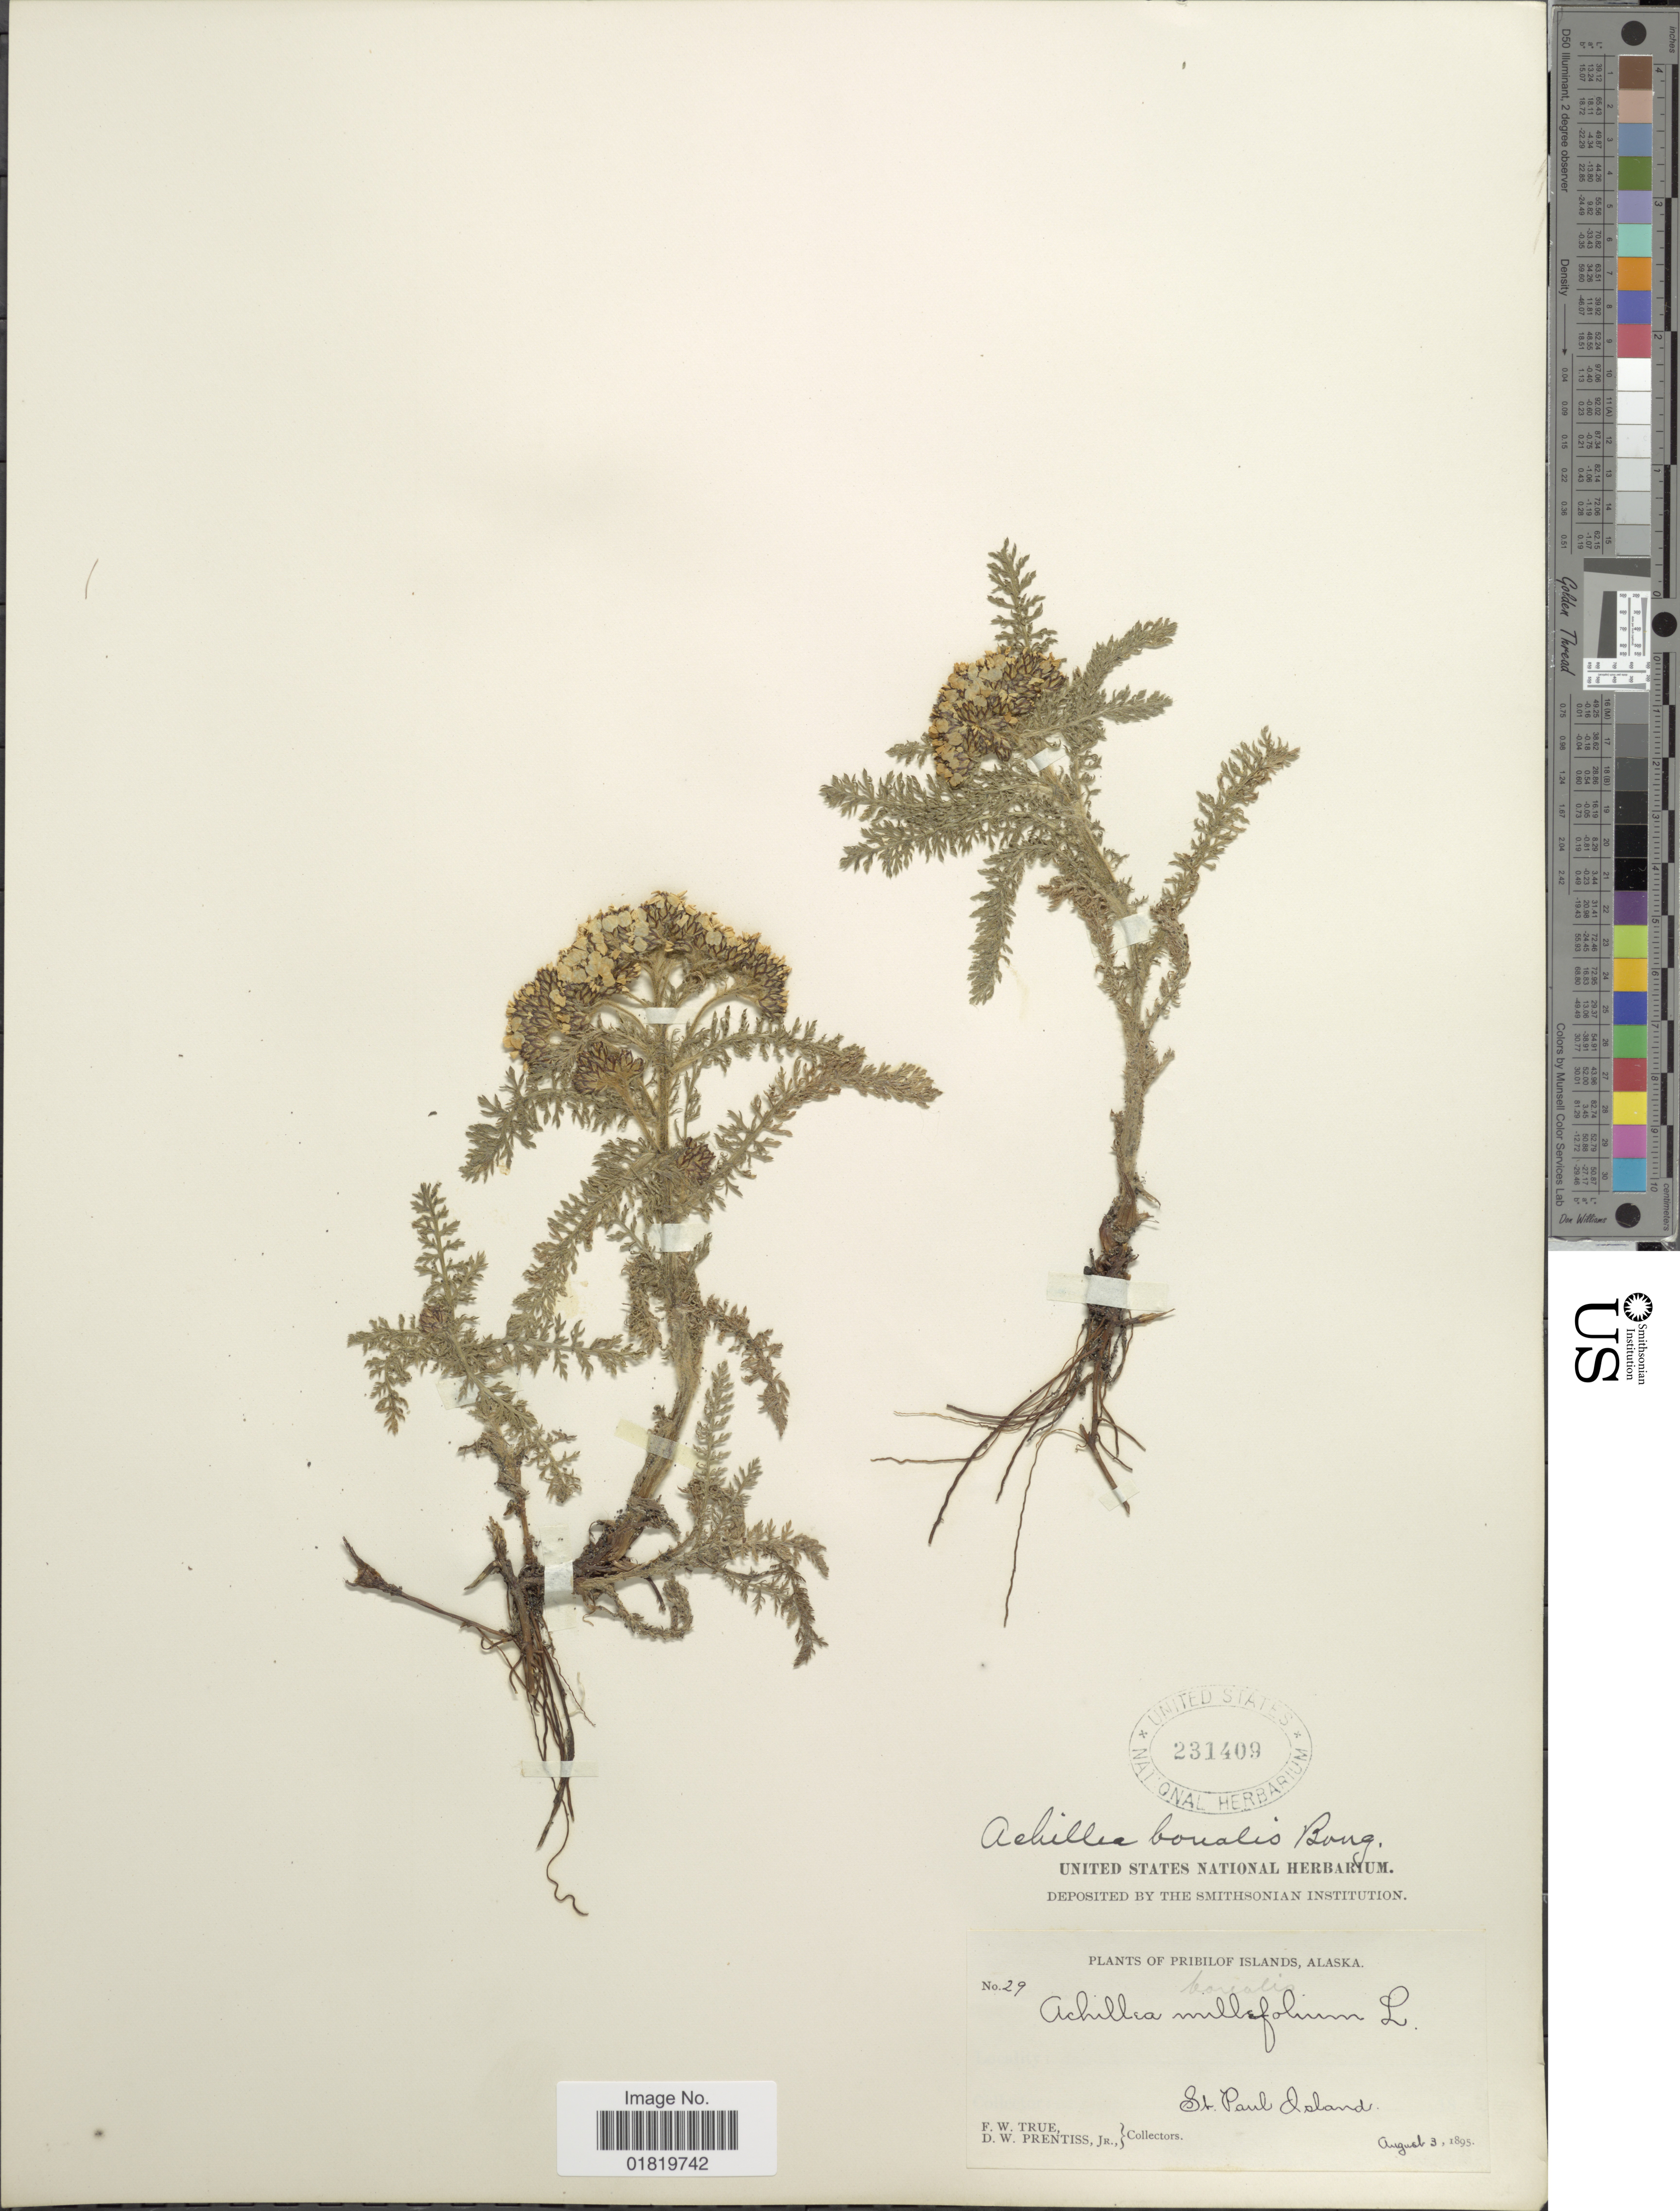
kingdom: Plantae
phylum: Tracheophyta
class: Magnoliopsida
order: Asterales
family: Asteraceae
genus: Achillea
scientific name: Achillea borealis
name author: Bong.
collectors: F. True & D. Prentiss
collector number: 29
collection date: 1895-08-03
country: United States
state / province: Alaska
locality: Pribilof Islands, St. Paul Island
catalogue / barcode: US 231409